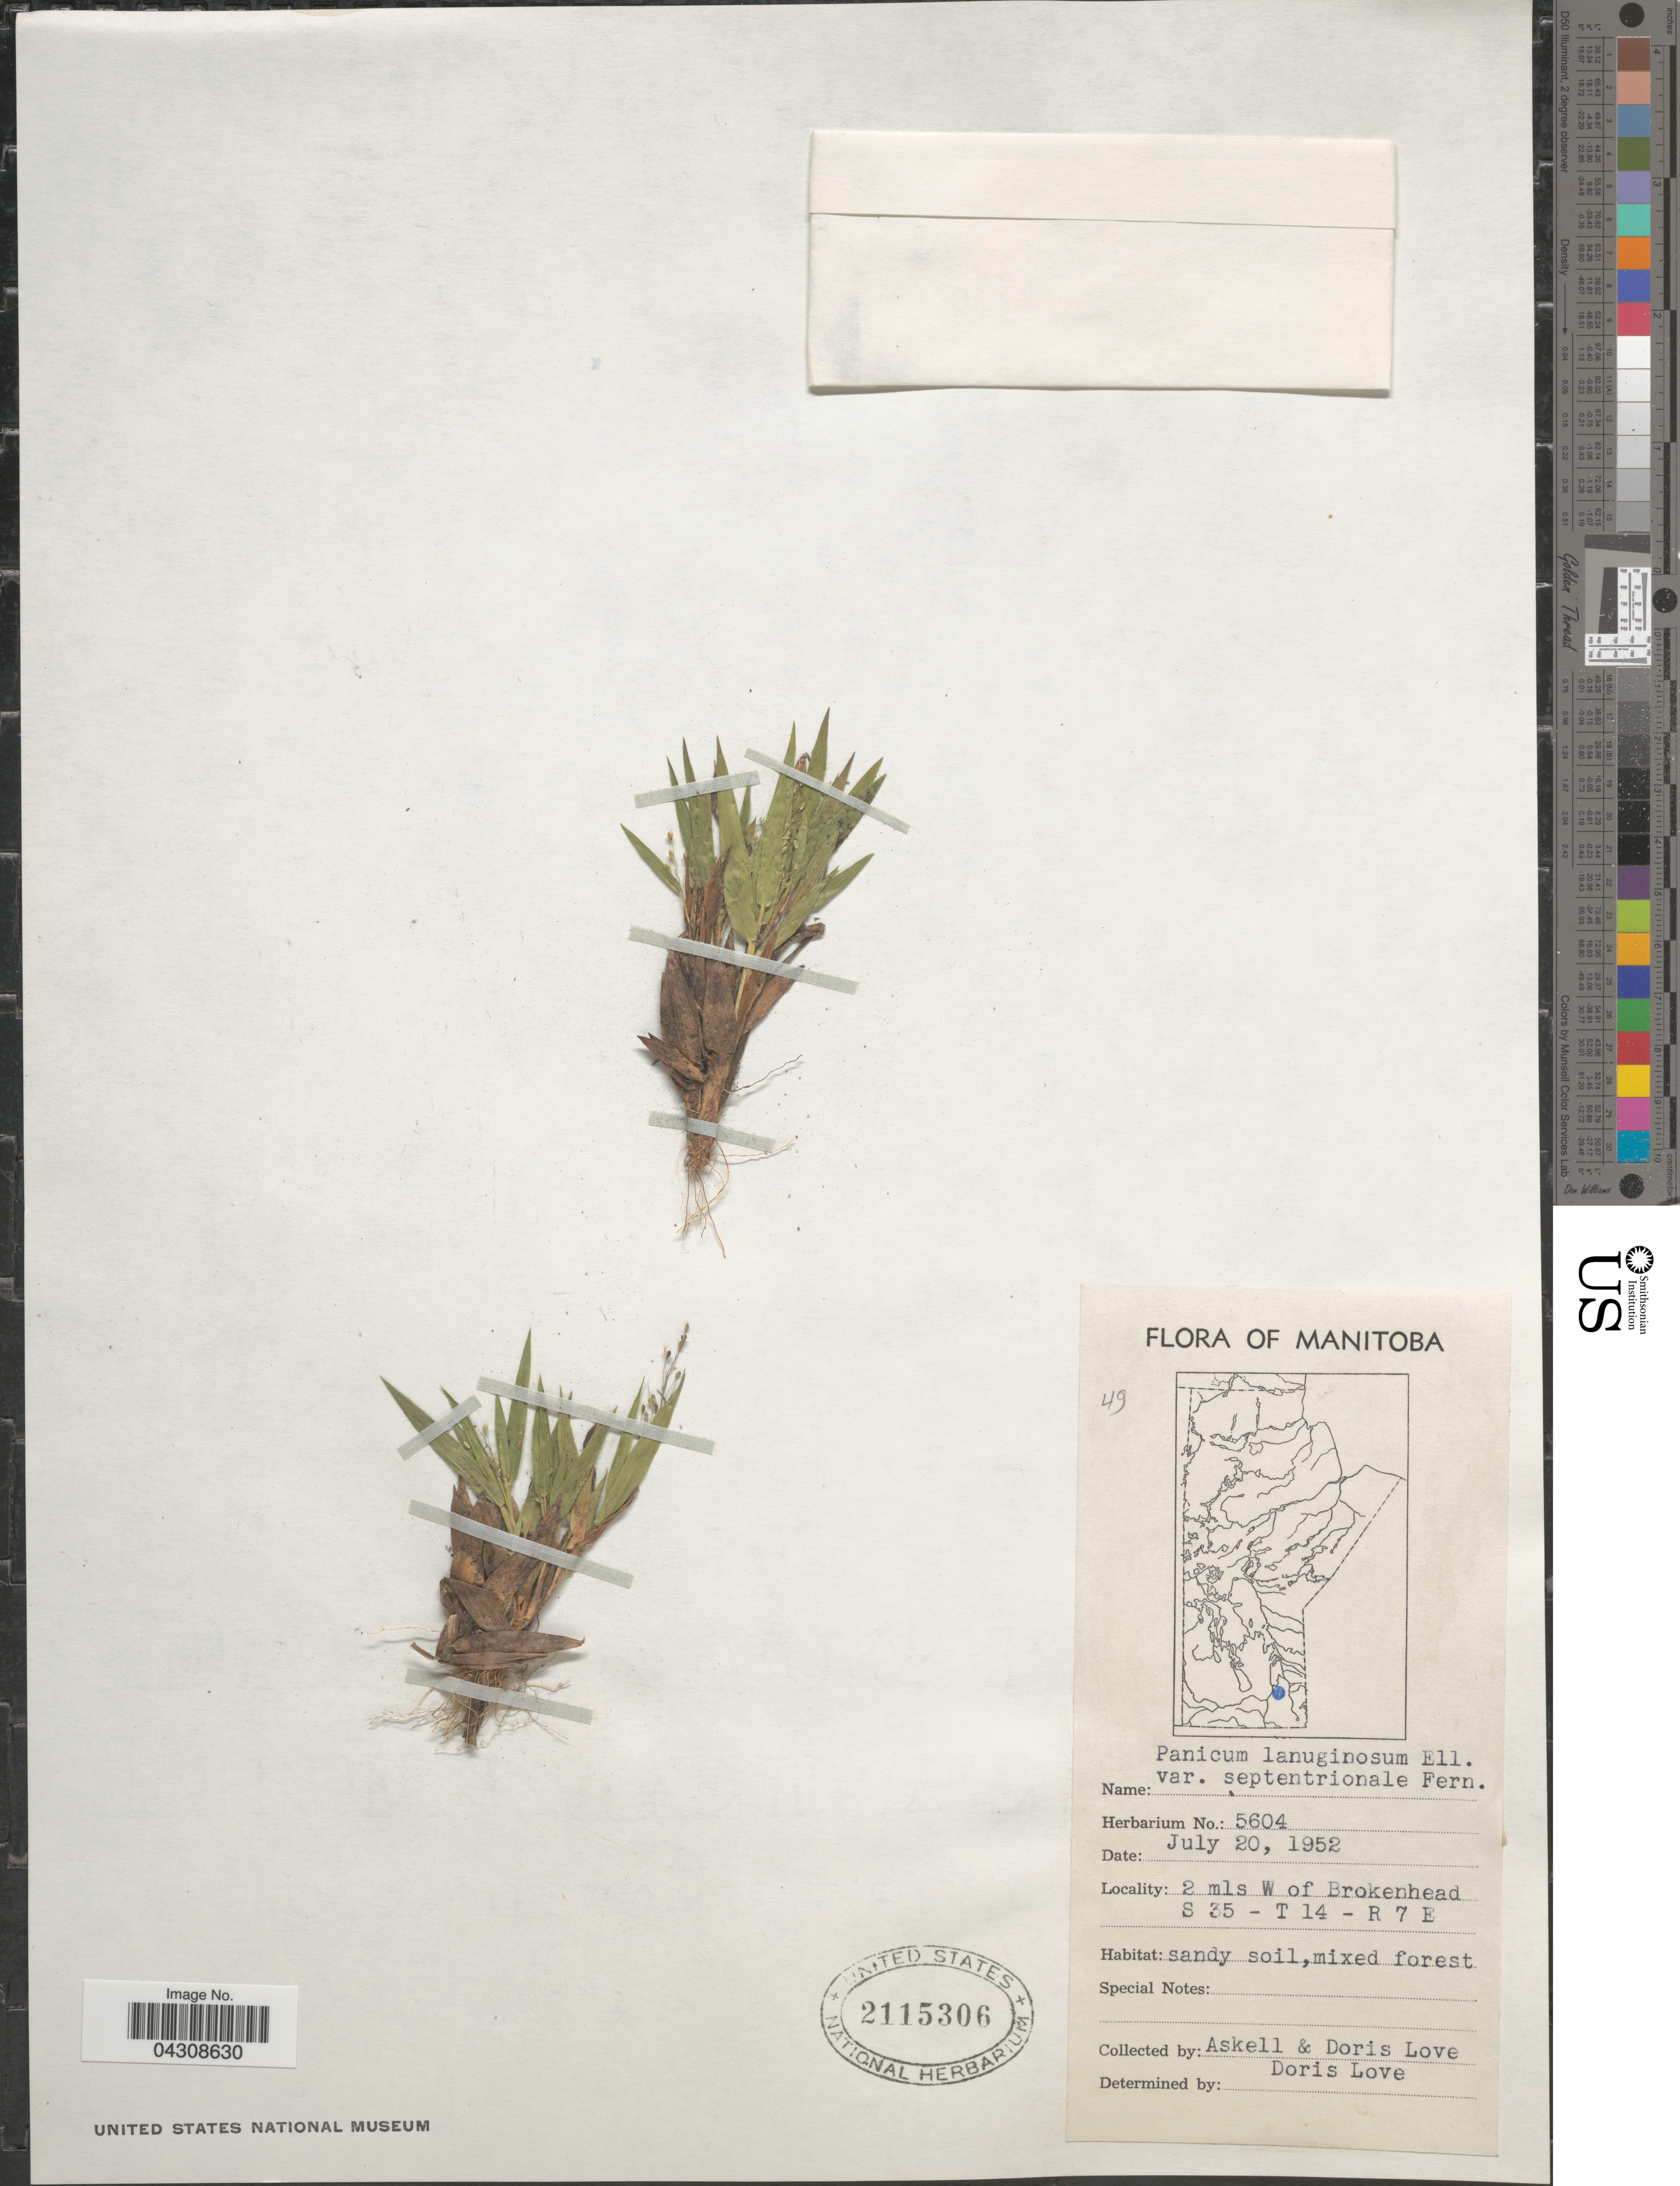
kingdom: Plantae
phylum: Tracheophyta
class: Liliopsida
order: Poales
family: Poaceae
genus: Dichanthelium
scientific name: Dichanthelium acuminatum var. acuminatum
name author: (Sw.) Gould & C.A. Clark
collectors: -. Askell & D. Löve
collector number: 5604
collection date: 1952-07-20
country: Canada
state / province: Manitoba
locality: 2 mls W of Brokenhead S 35 - T 14 - R 7 E.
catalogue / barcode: US 2115306